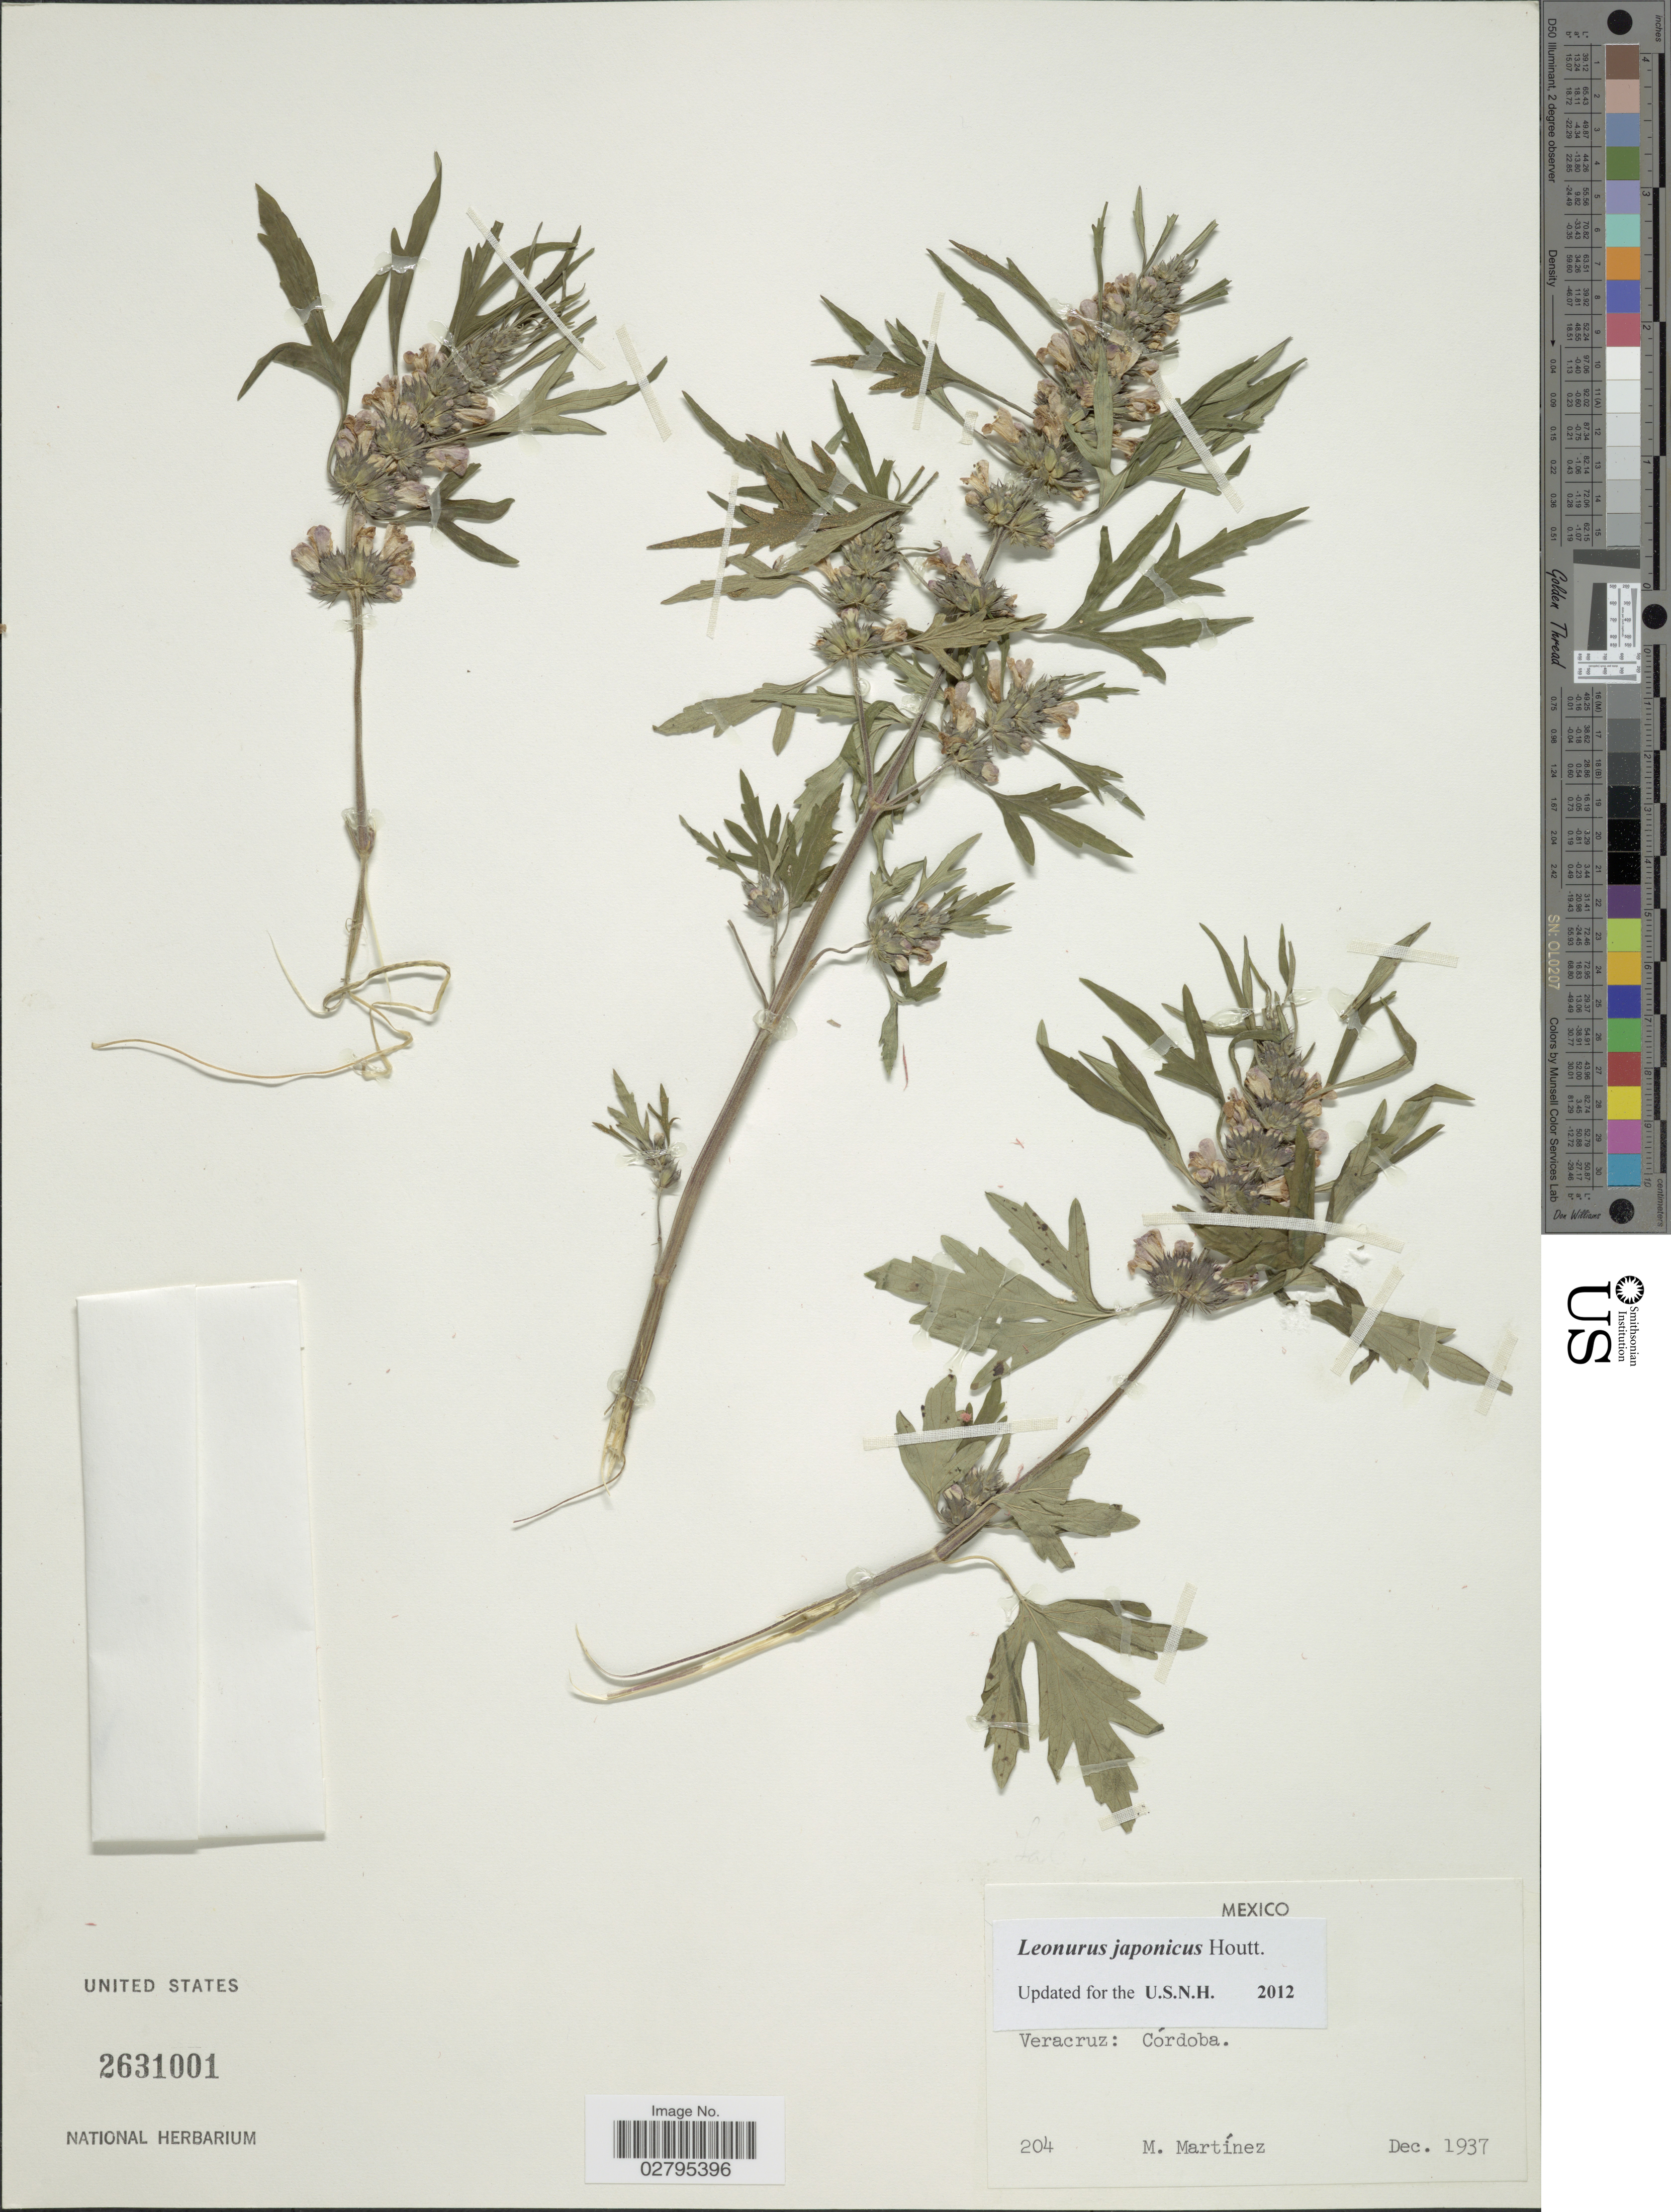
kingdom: Plantae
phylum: Tracheophyta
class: Magnoliopsida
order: Lamiales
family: Lamiaceae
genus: Leonurus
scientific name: Leonurus japonicus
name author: Houtt.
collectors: M. Martinez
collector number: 204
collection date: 1937-12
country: Mexico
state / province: Veracruz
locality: Veracruz: Córdoba.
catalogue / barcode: US 2631001